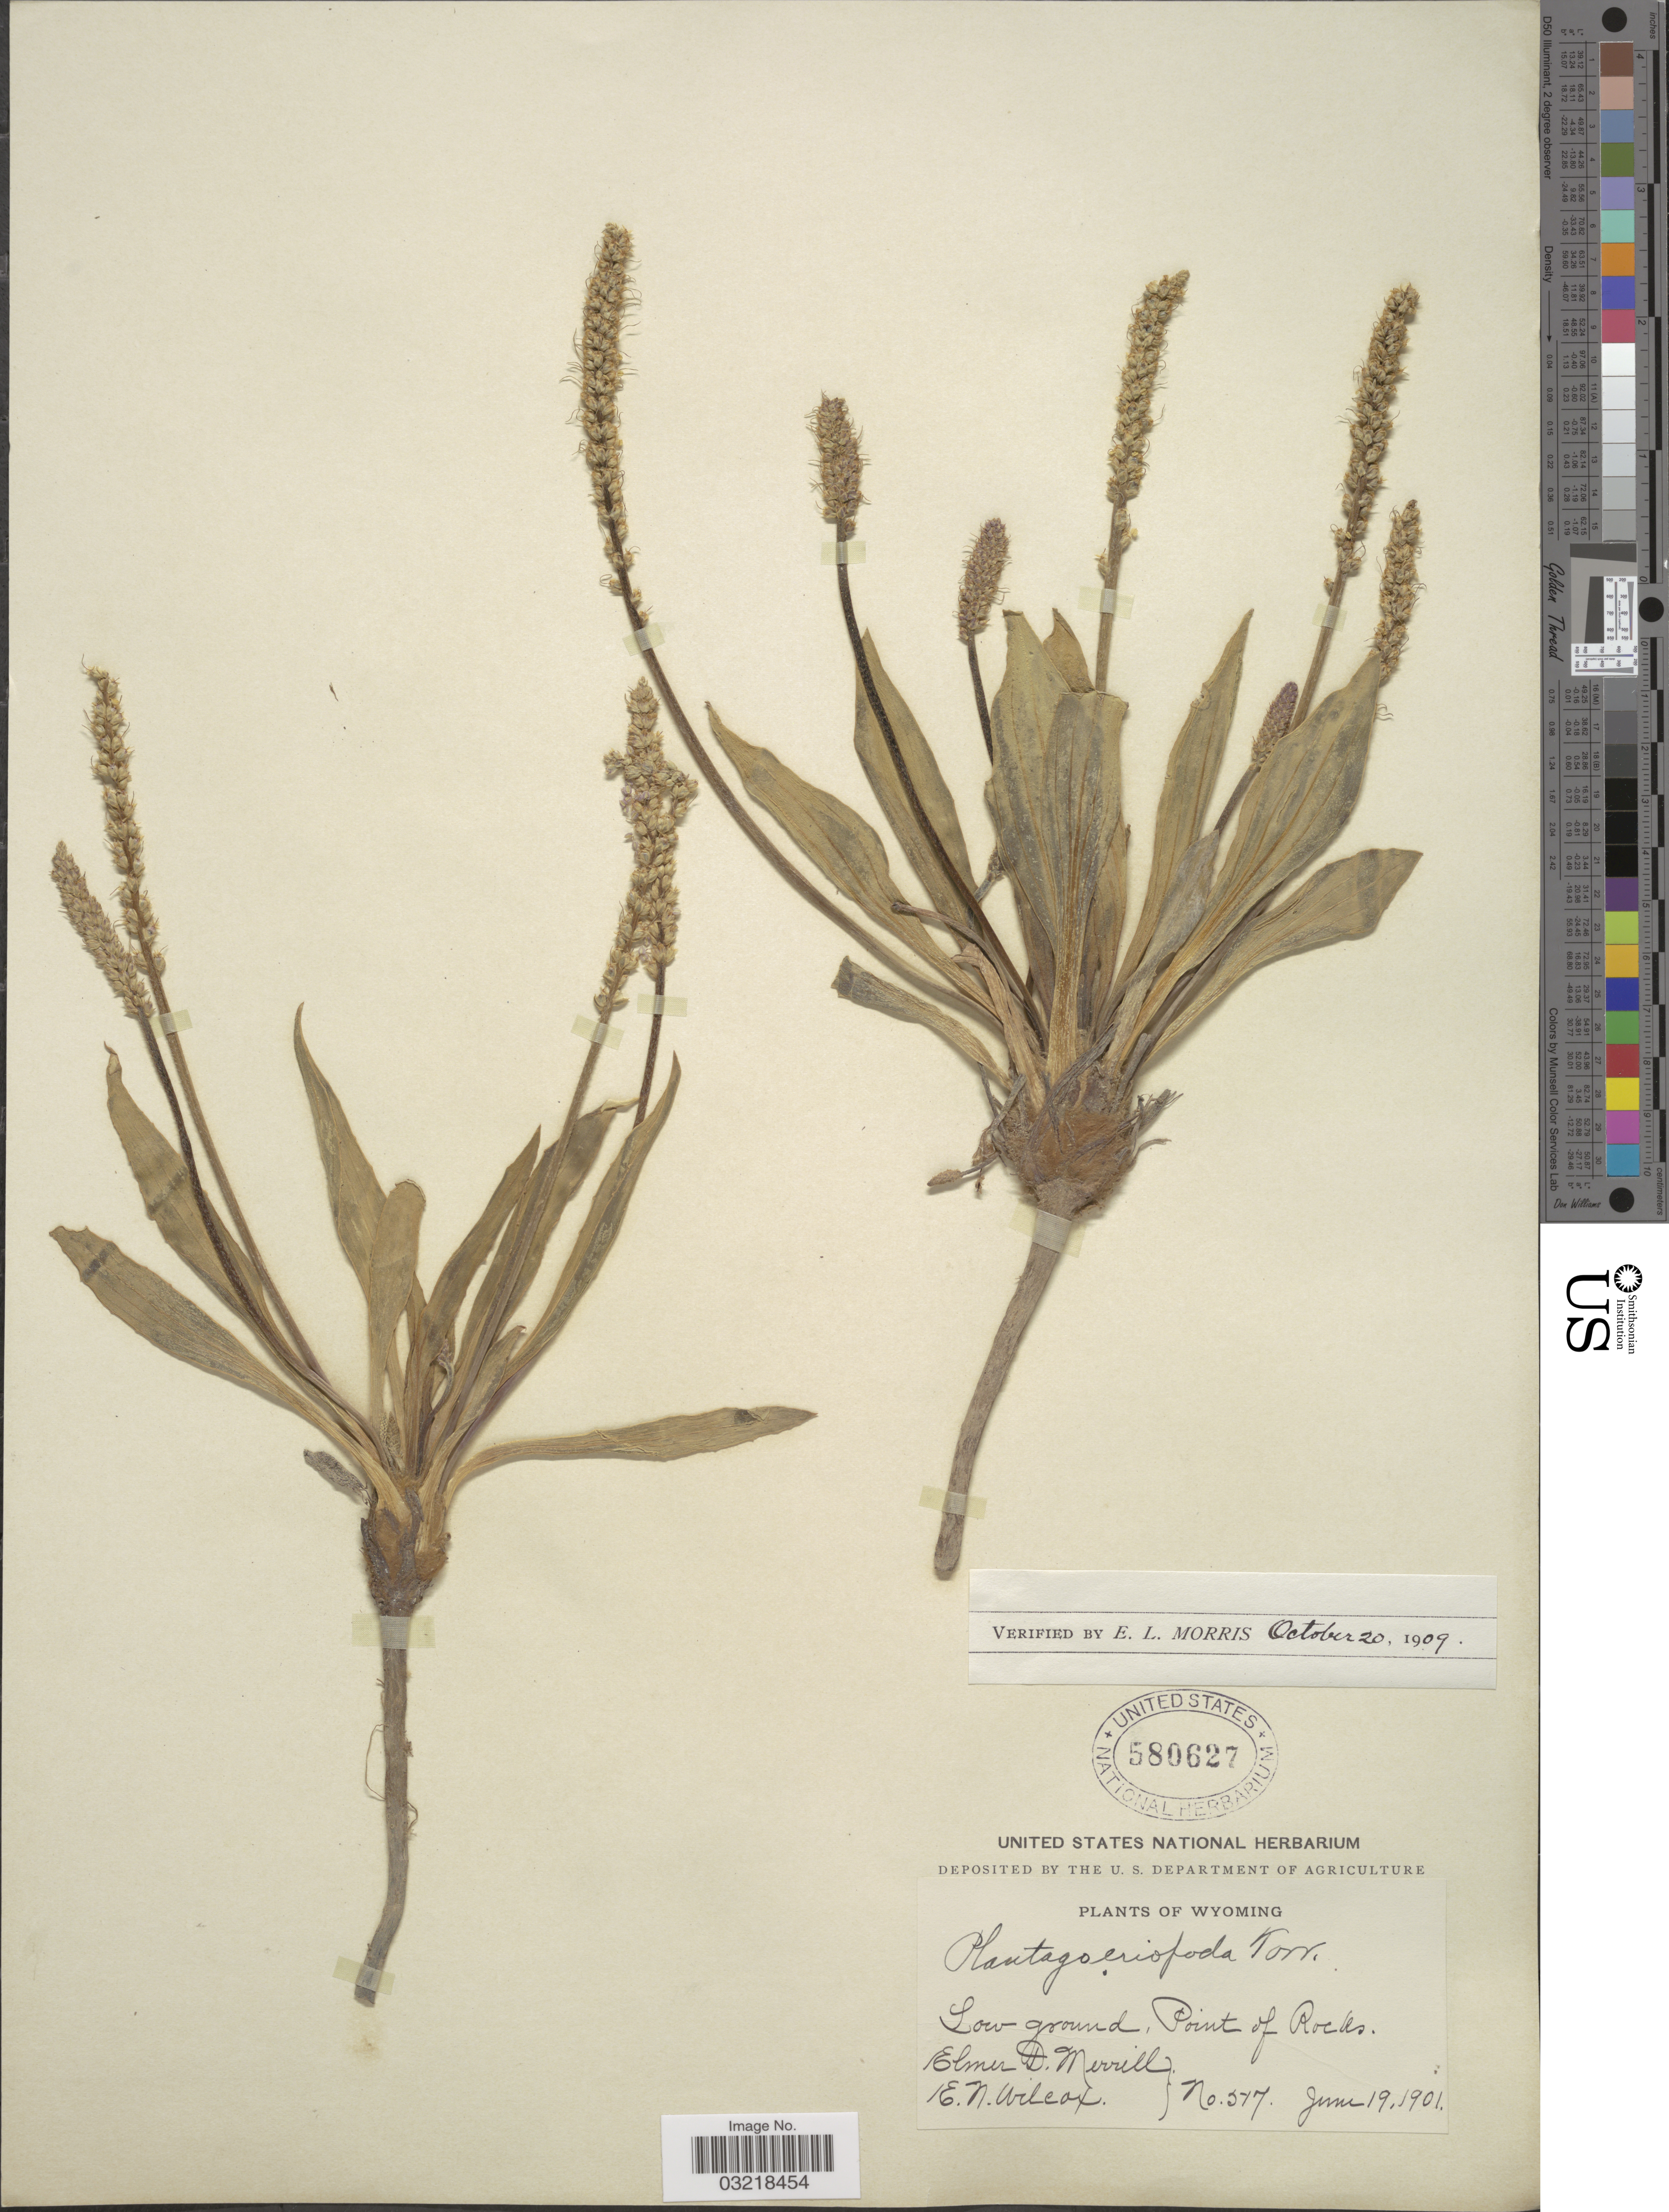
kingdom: Plantae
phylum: Tracheophyta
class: Magnoliopsida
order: Lamiales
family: Plantaginaceae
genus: Plantago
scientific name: Plantago eriopoda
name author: Torr.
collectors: E. D. Merrill & E. Wilcox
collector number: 517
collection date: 1901-06-19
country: United States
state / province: Wyoming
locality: Low ground, Point of Rocks.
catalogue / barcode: US 580627